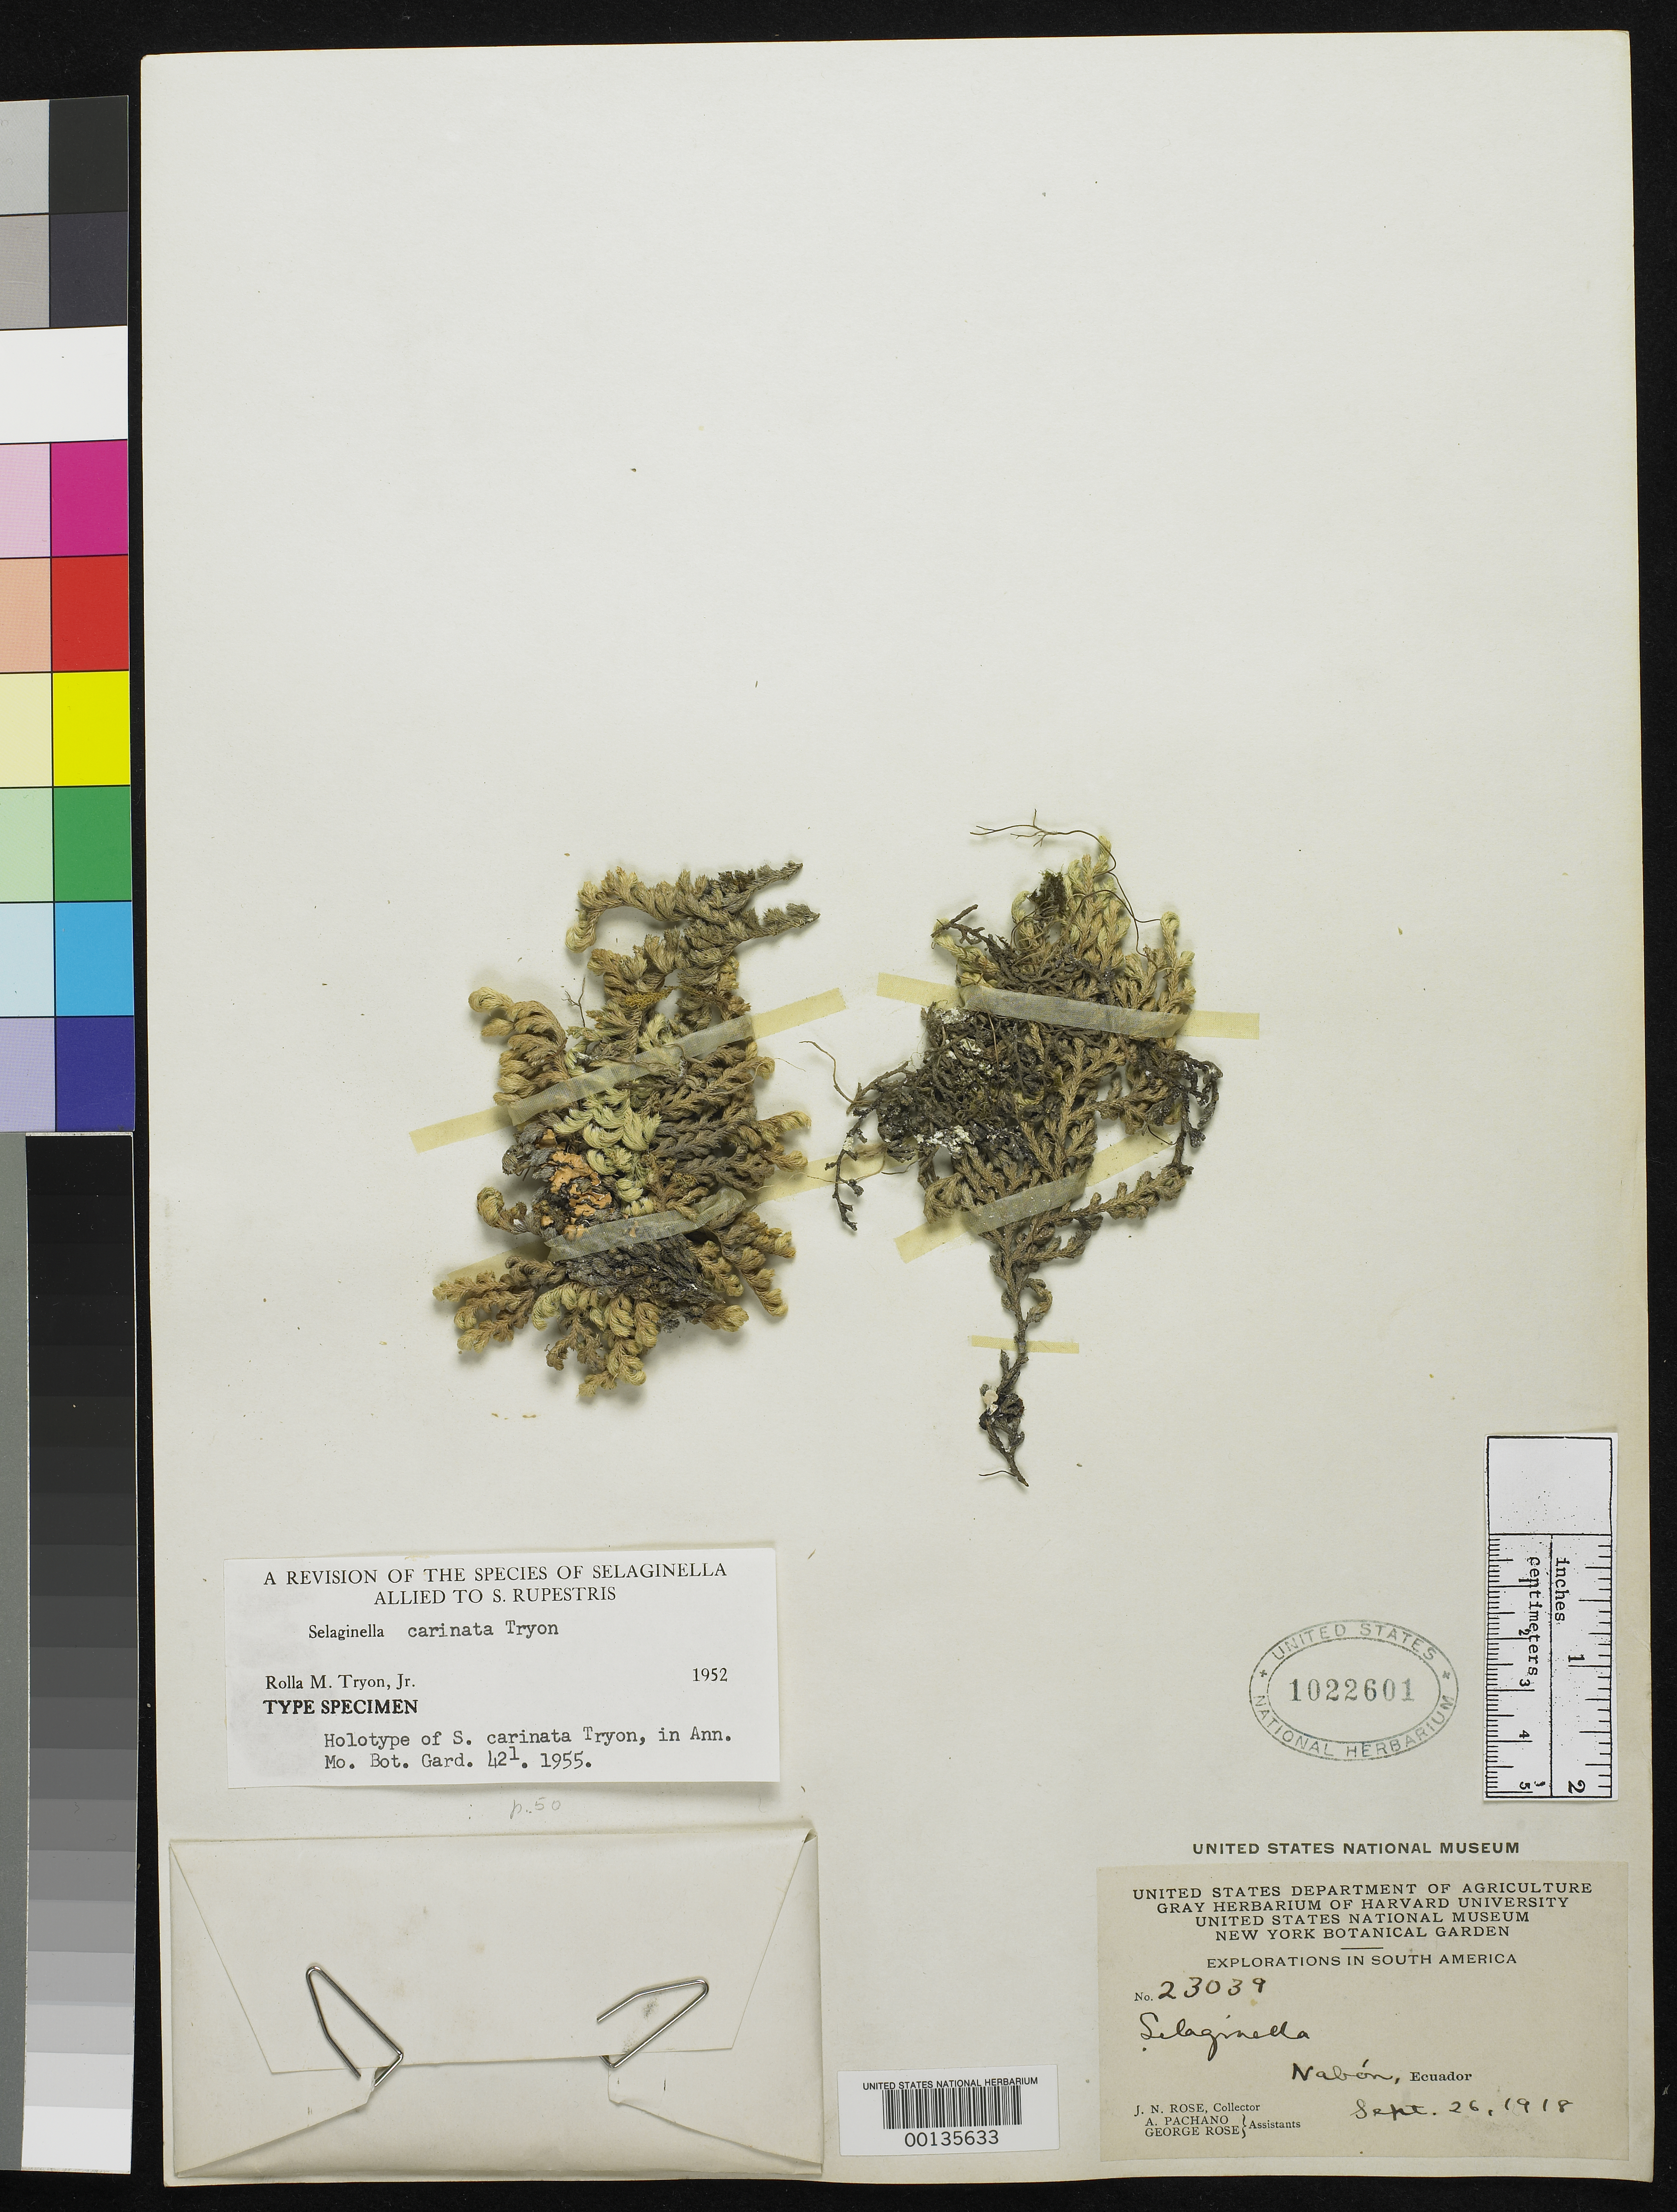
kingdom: Plantae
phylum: Tracheophyta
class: Lycopodiopsida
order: Selaginellales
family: Selaginellaceae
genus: Selaginella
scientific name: Selaginella carinata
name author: R.M. Tryon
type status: Holotype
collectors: J. N. Rose, A. Pachano & G. Rose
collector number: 23039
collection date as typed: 26 Sep 1918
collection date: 1918-09-26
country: Ecuador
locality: Nabon.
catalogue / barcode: US 1022601